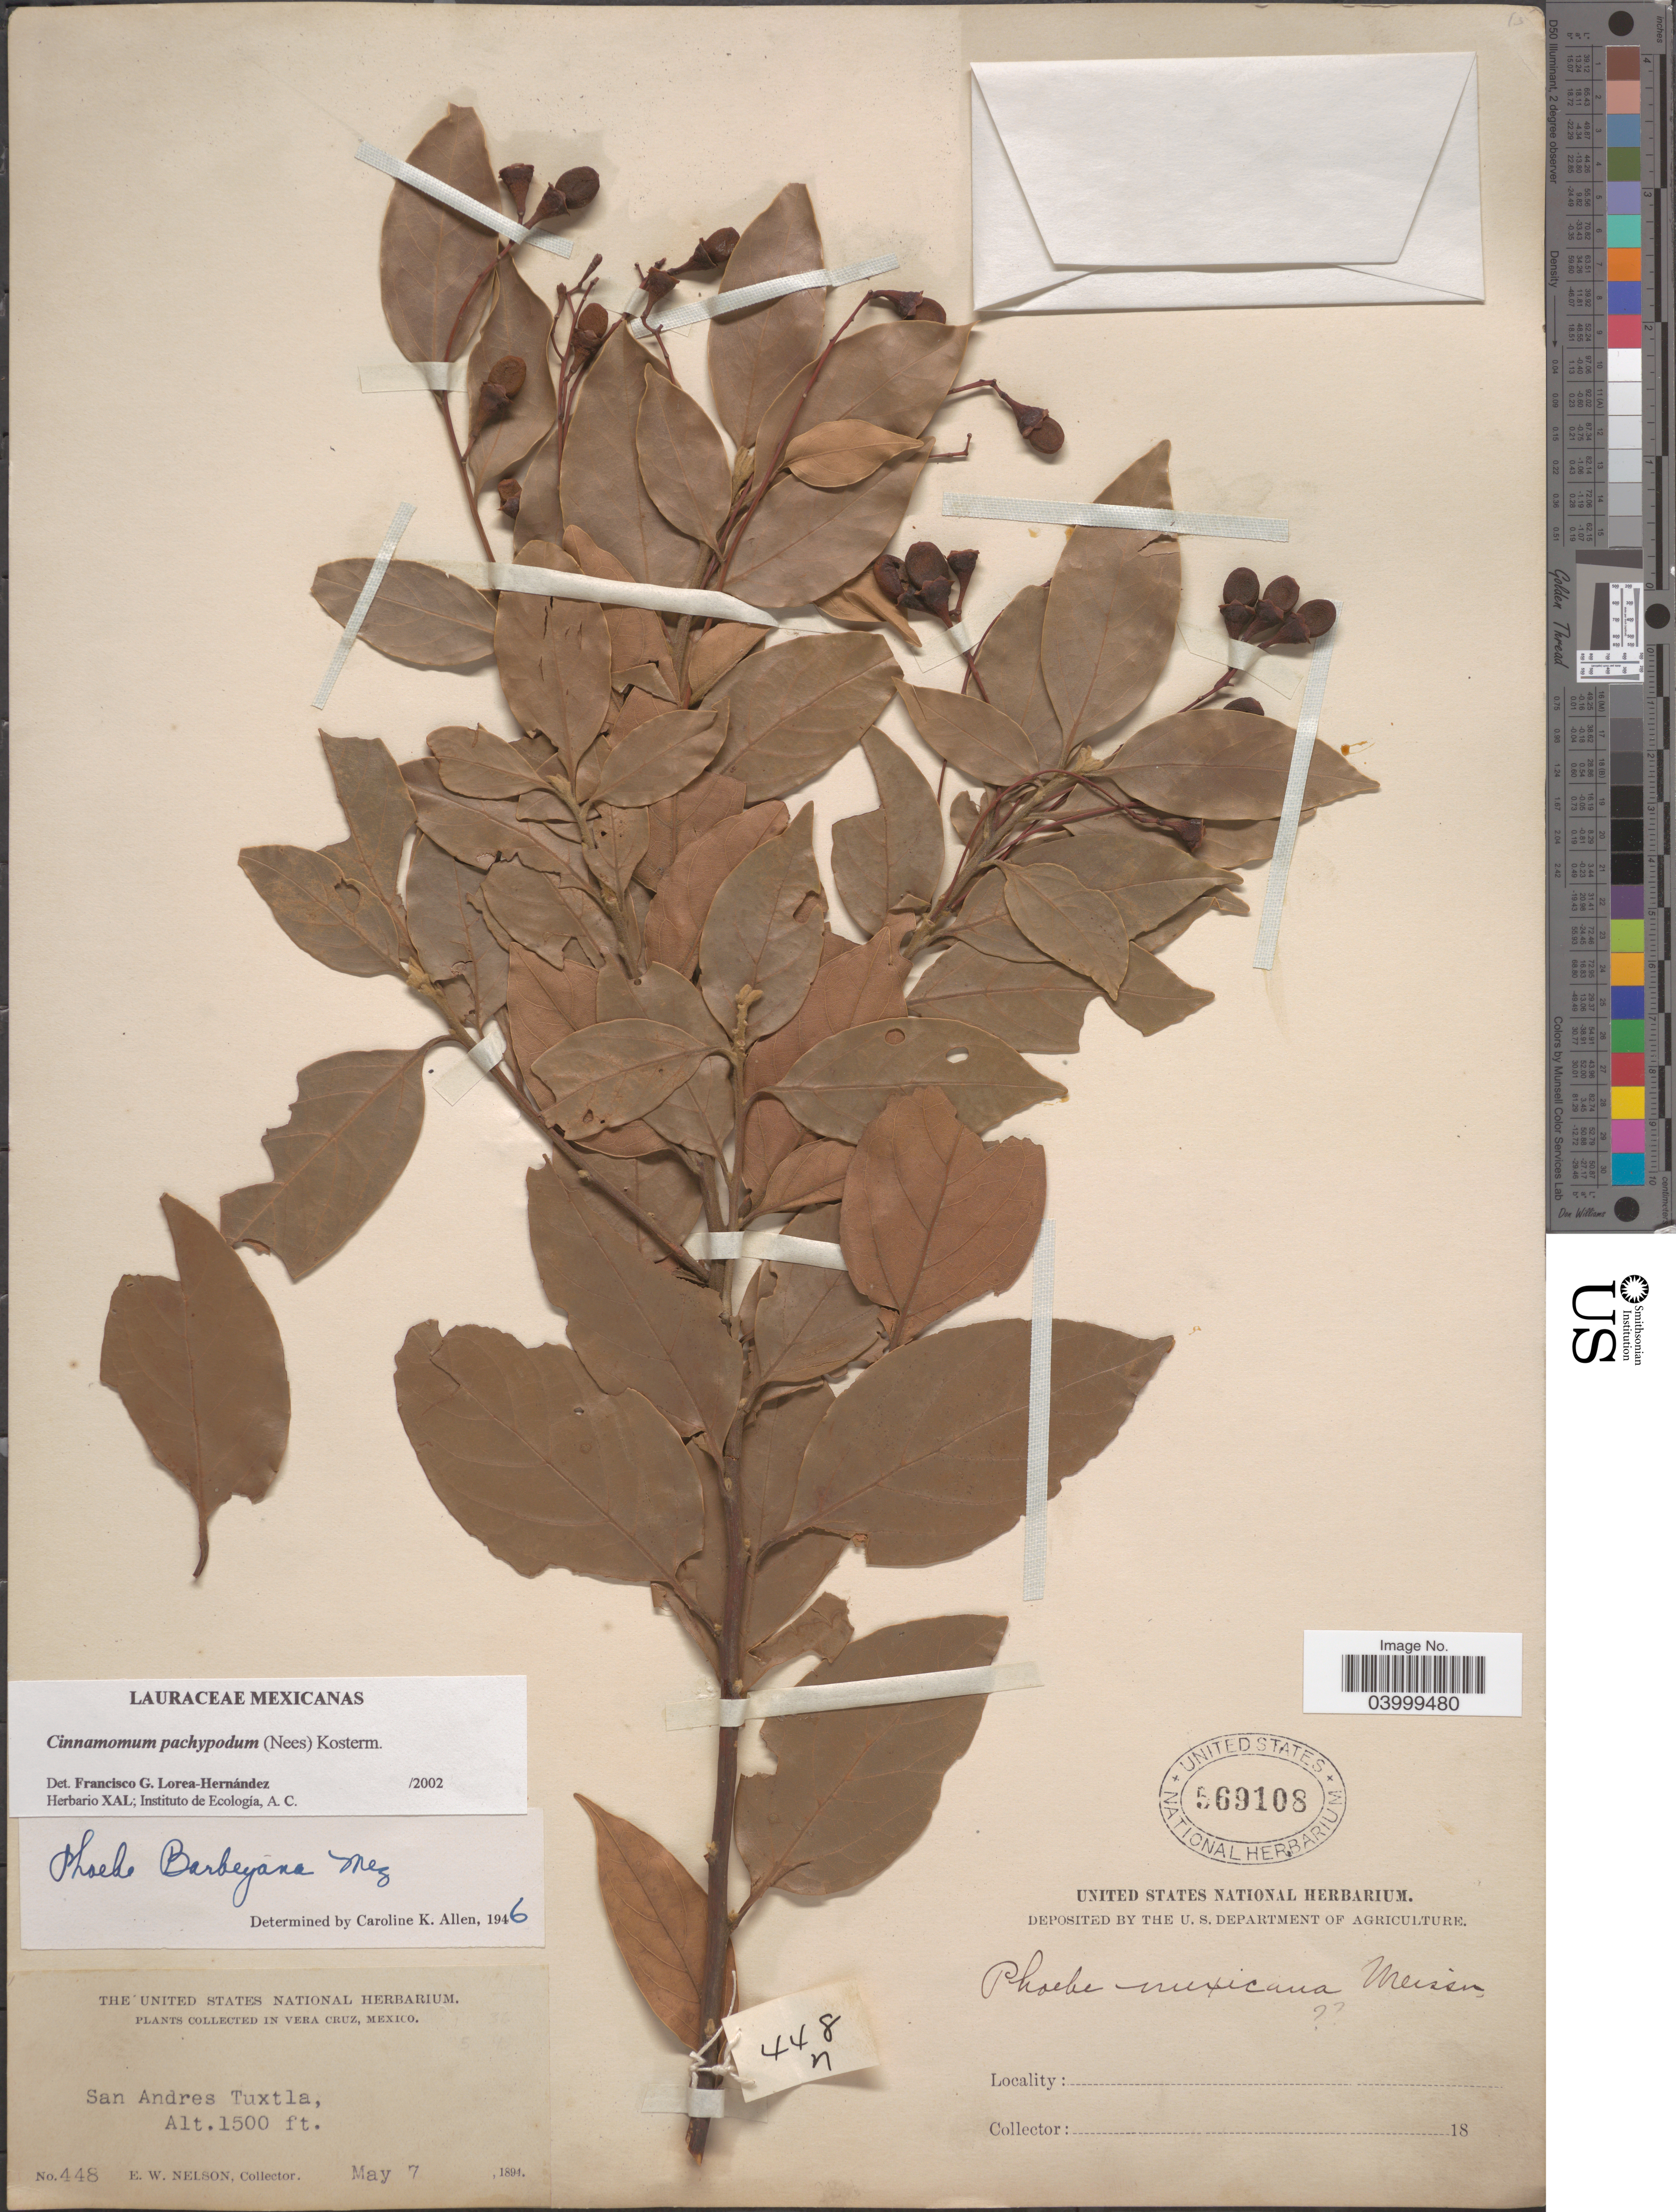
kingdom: Plantae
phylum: Tracheophyta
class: Magnoliopsida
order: Laurales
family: Lauraceae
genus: Cinnamomum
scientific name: Cinnamomum pachypodum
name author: (Nees) Kosterm.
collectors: E. W. Nelson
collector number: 448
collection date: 1894-05-07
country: Mexico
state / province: Veracruz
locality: Cera Cruz. San Andres Tuxtla.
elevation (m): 457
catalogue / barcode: US 569108